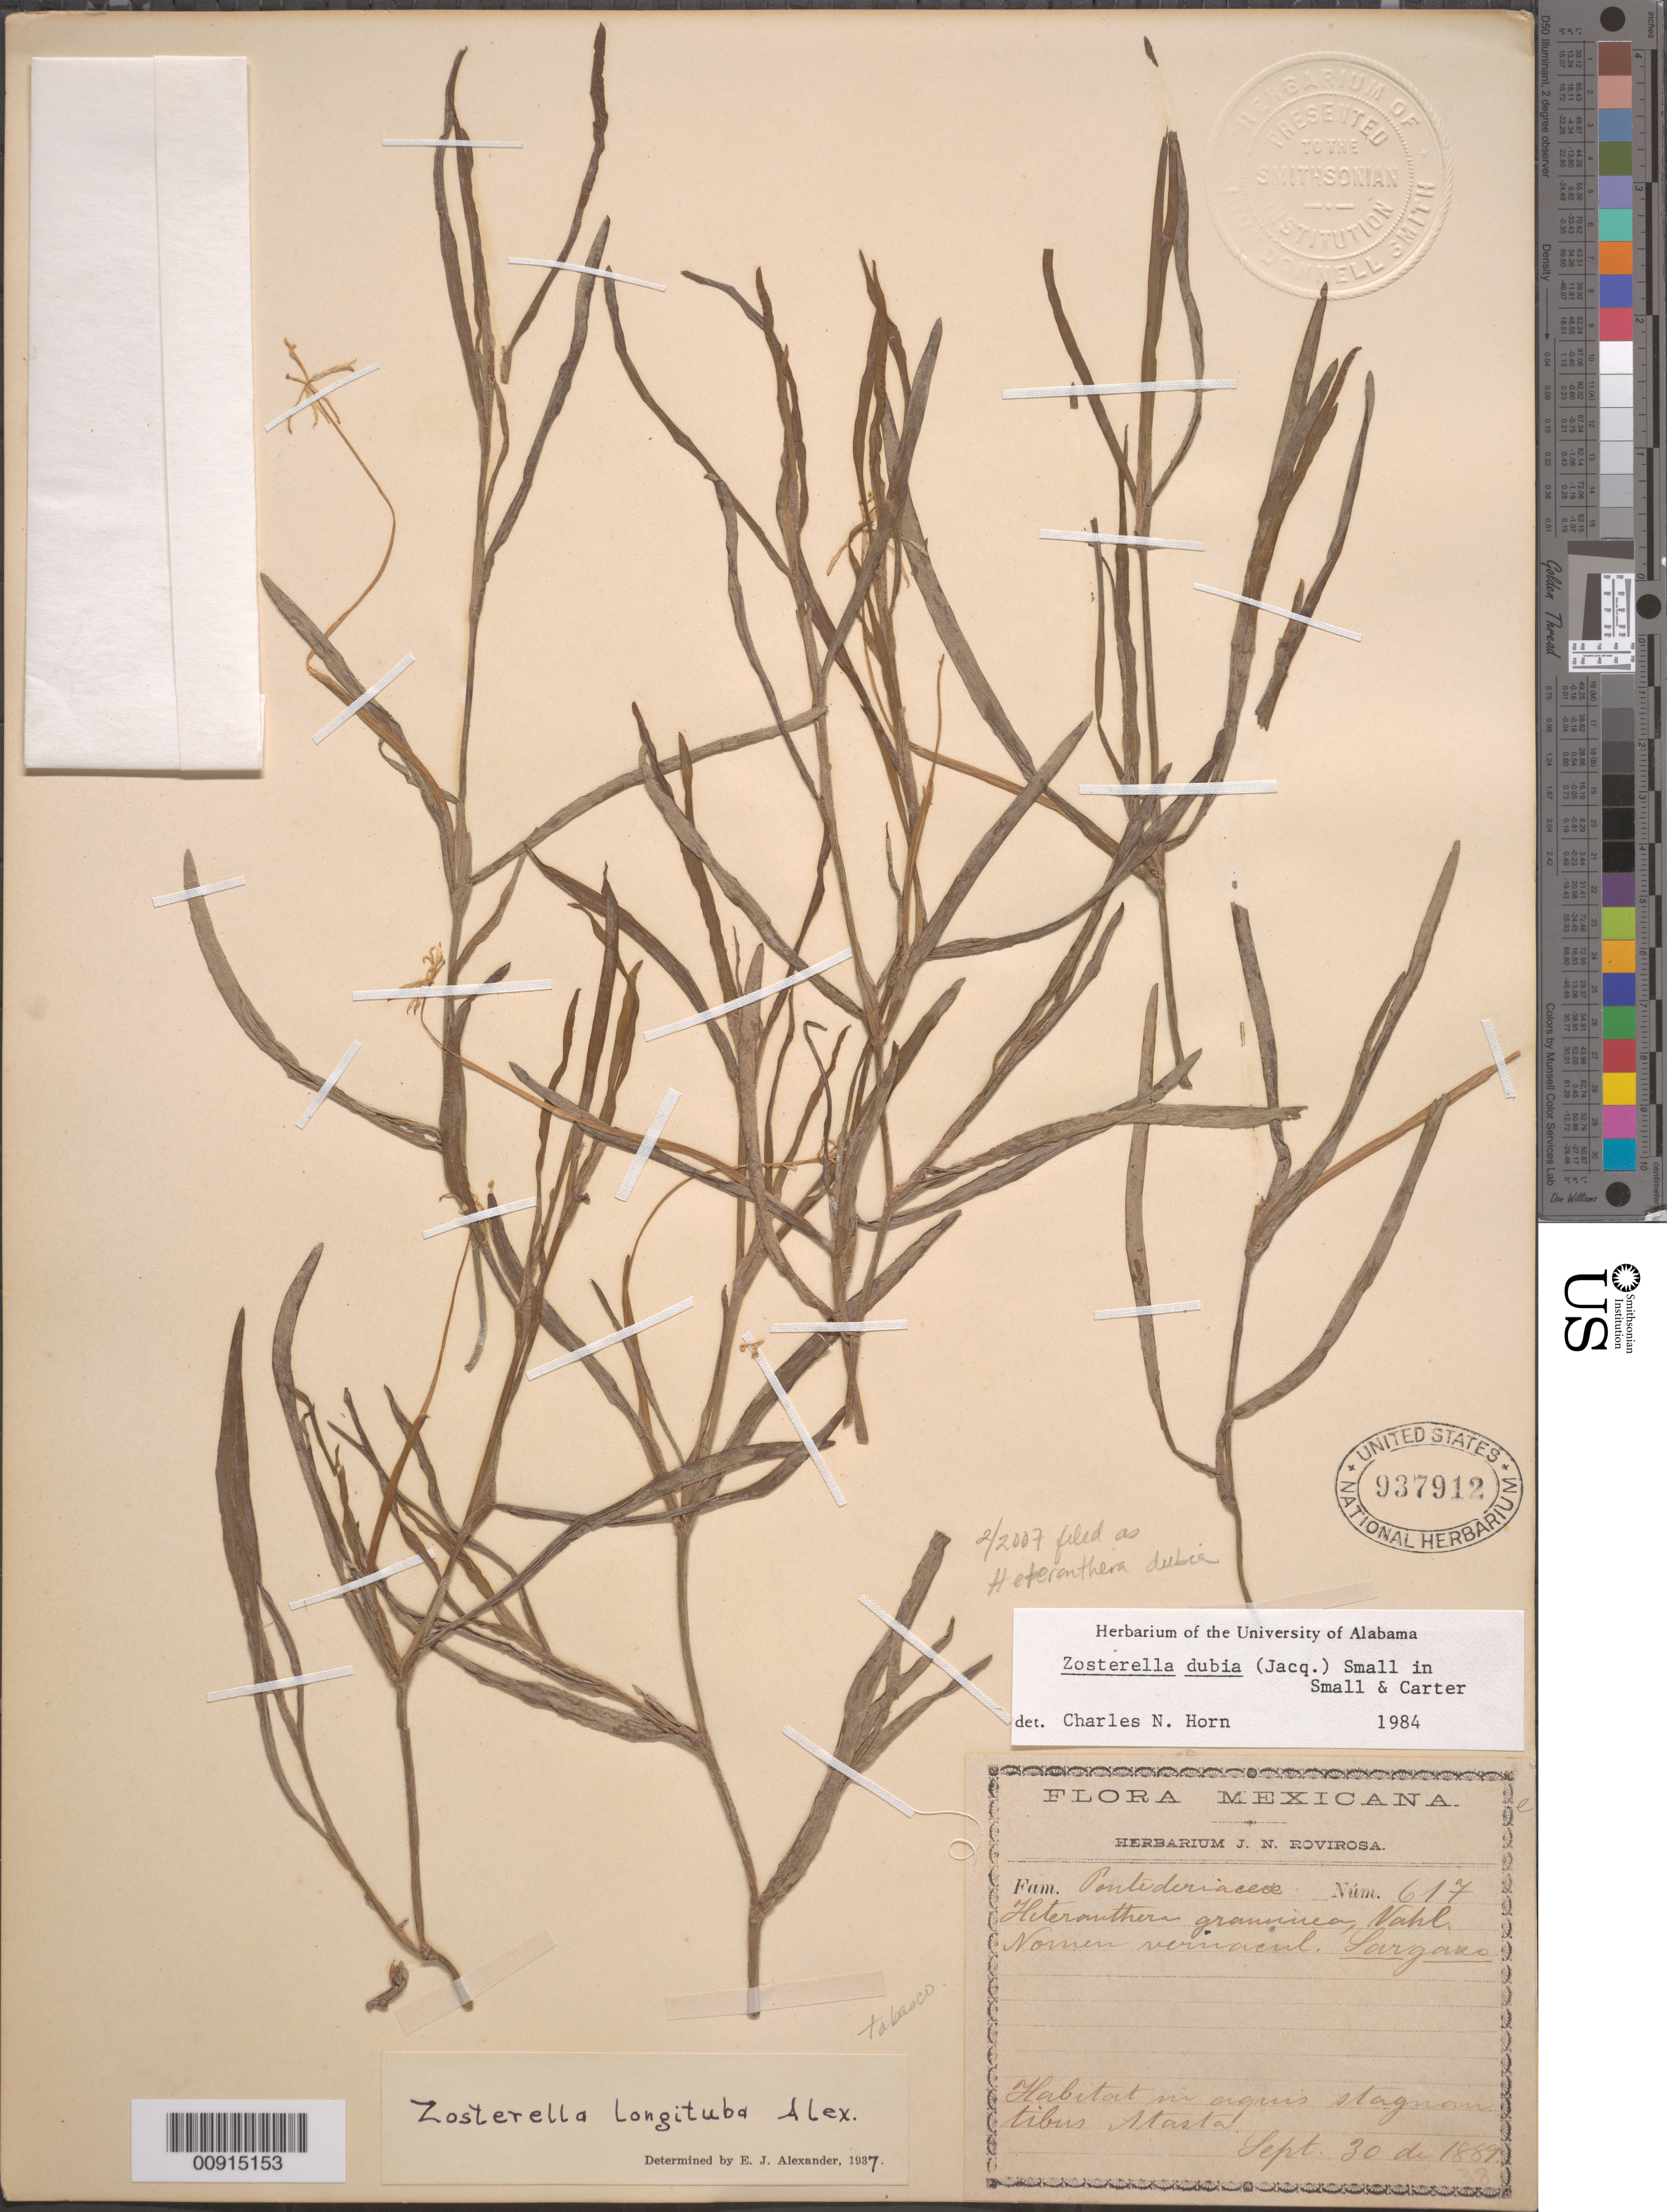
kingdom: Plantae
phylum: Tracheophyta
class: Liliopsida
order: Commelinales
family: Pontederiaceae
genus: Heteranthera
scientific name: Heteranthera dubia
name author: (Jacq.) MacMill.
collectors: J. N. Rovirosa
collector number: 617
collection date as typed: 30 Sep 1889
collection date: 1889-09-30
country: Mexico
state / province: Tabasco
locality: Atasta (Tabasco).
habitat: In aquis stagnantibus.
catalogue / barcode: US 937912